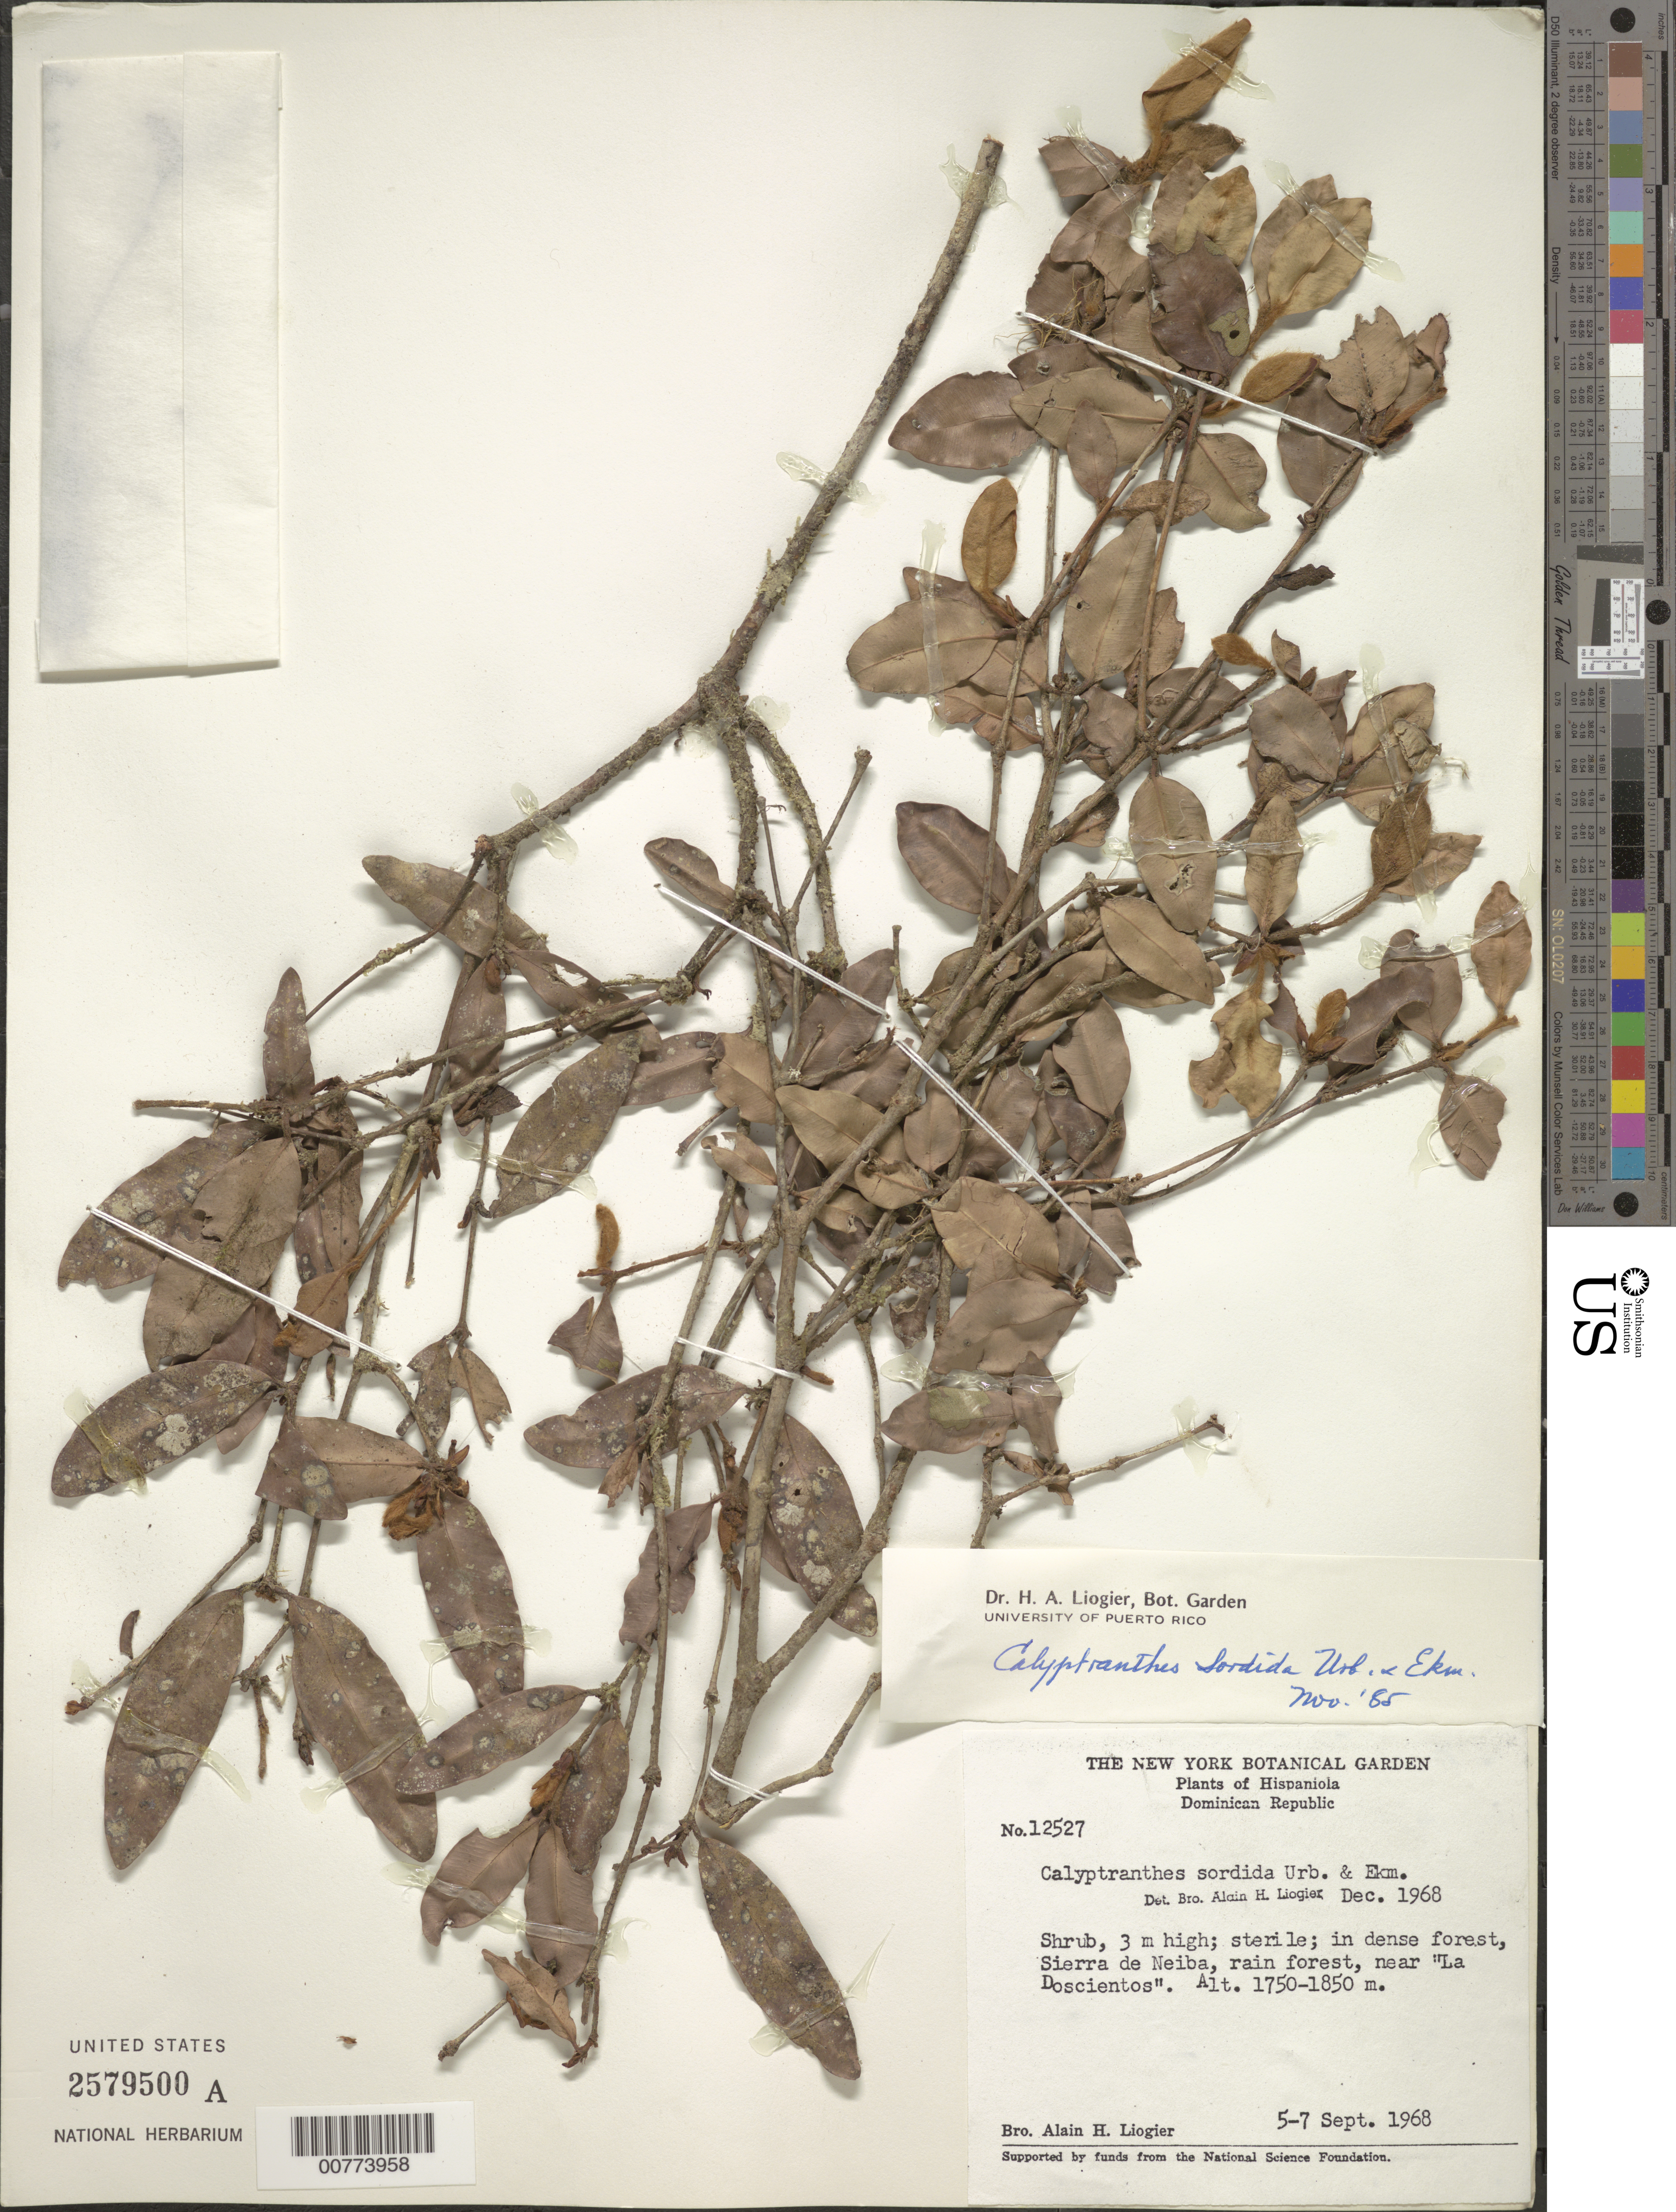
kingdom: Plantae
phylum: Tracheophyta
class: Magnoliopsida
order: Myrtales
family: Myrtaceae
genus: Myrcia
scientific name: Myrcia sordida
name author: (Urb. & Ekman) K. Campbell & Peguero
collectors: A. H. Liogier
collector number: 12527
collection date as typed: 05 Sep 1968 to 07 Sep 1968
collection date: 1968-09-05/1968-09-07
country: Dominican Republic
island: Hispaniola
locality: Sierra de Neiba, near "La Doscientos".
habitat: Rain forest, dense forest.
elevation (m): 1750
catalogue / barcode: US 2579500A